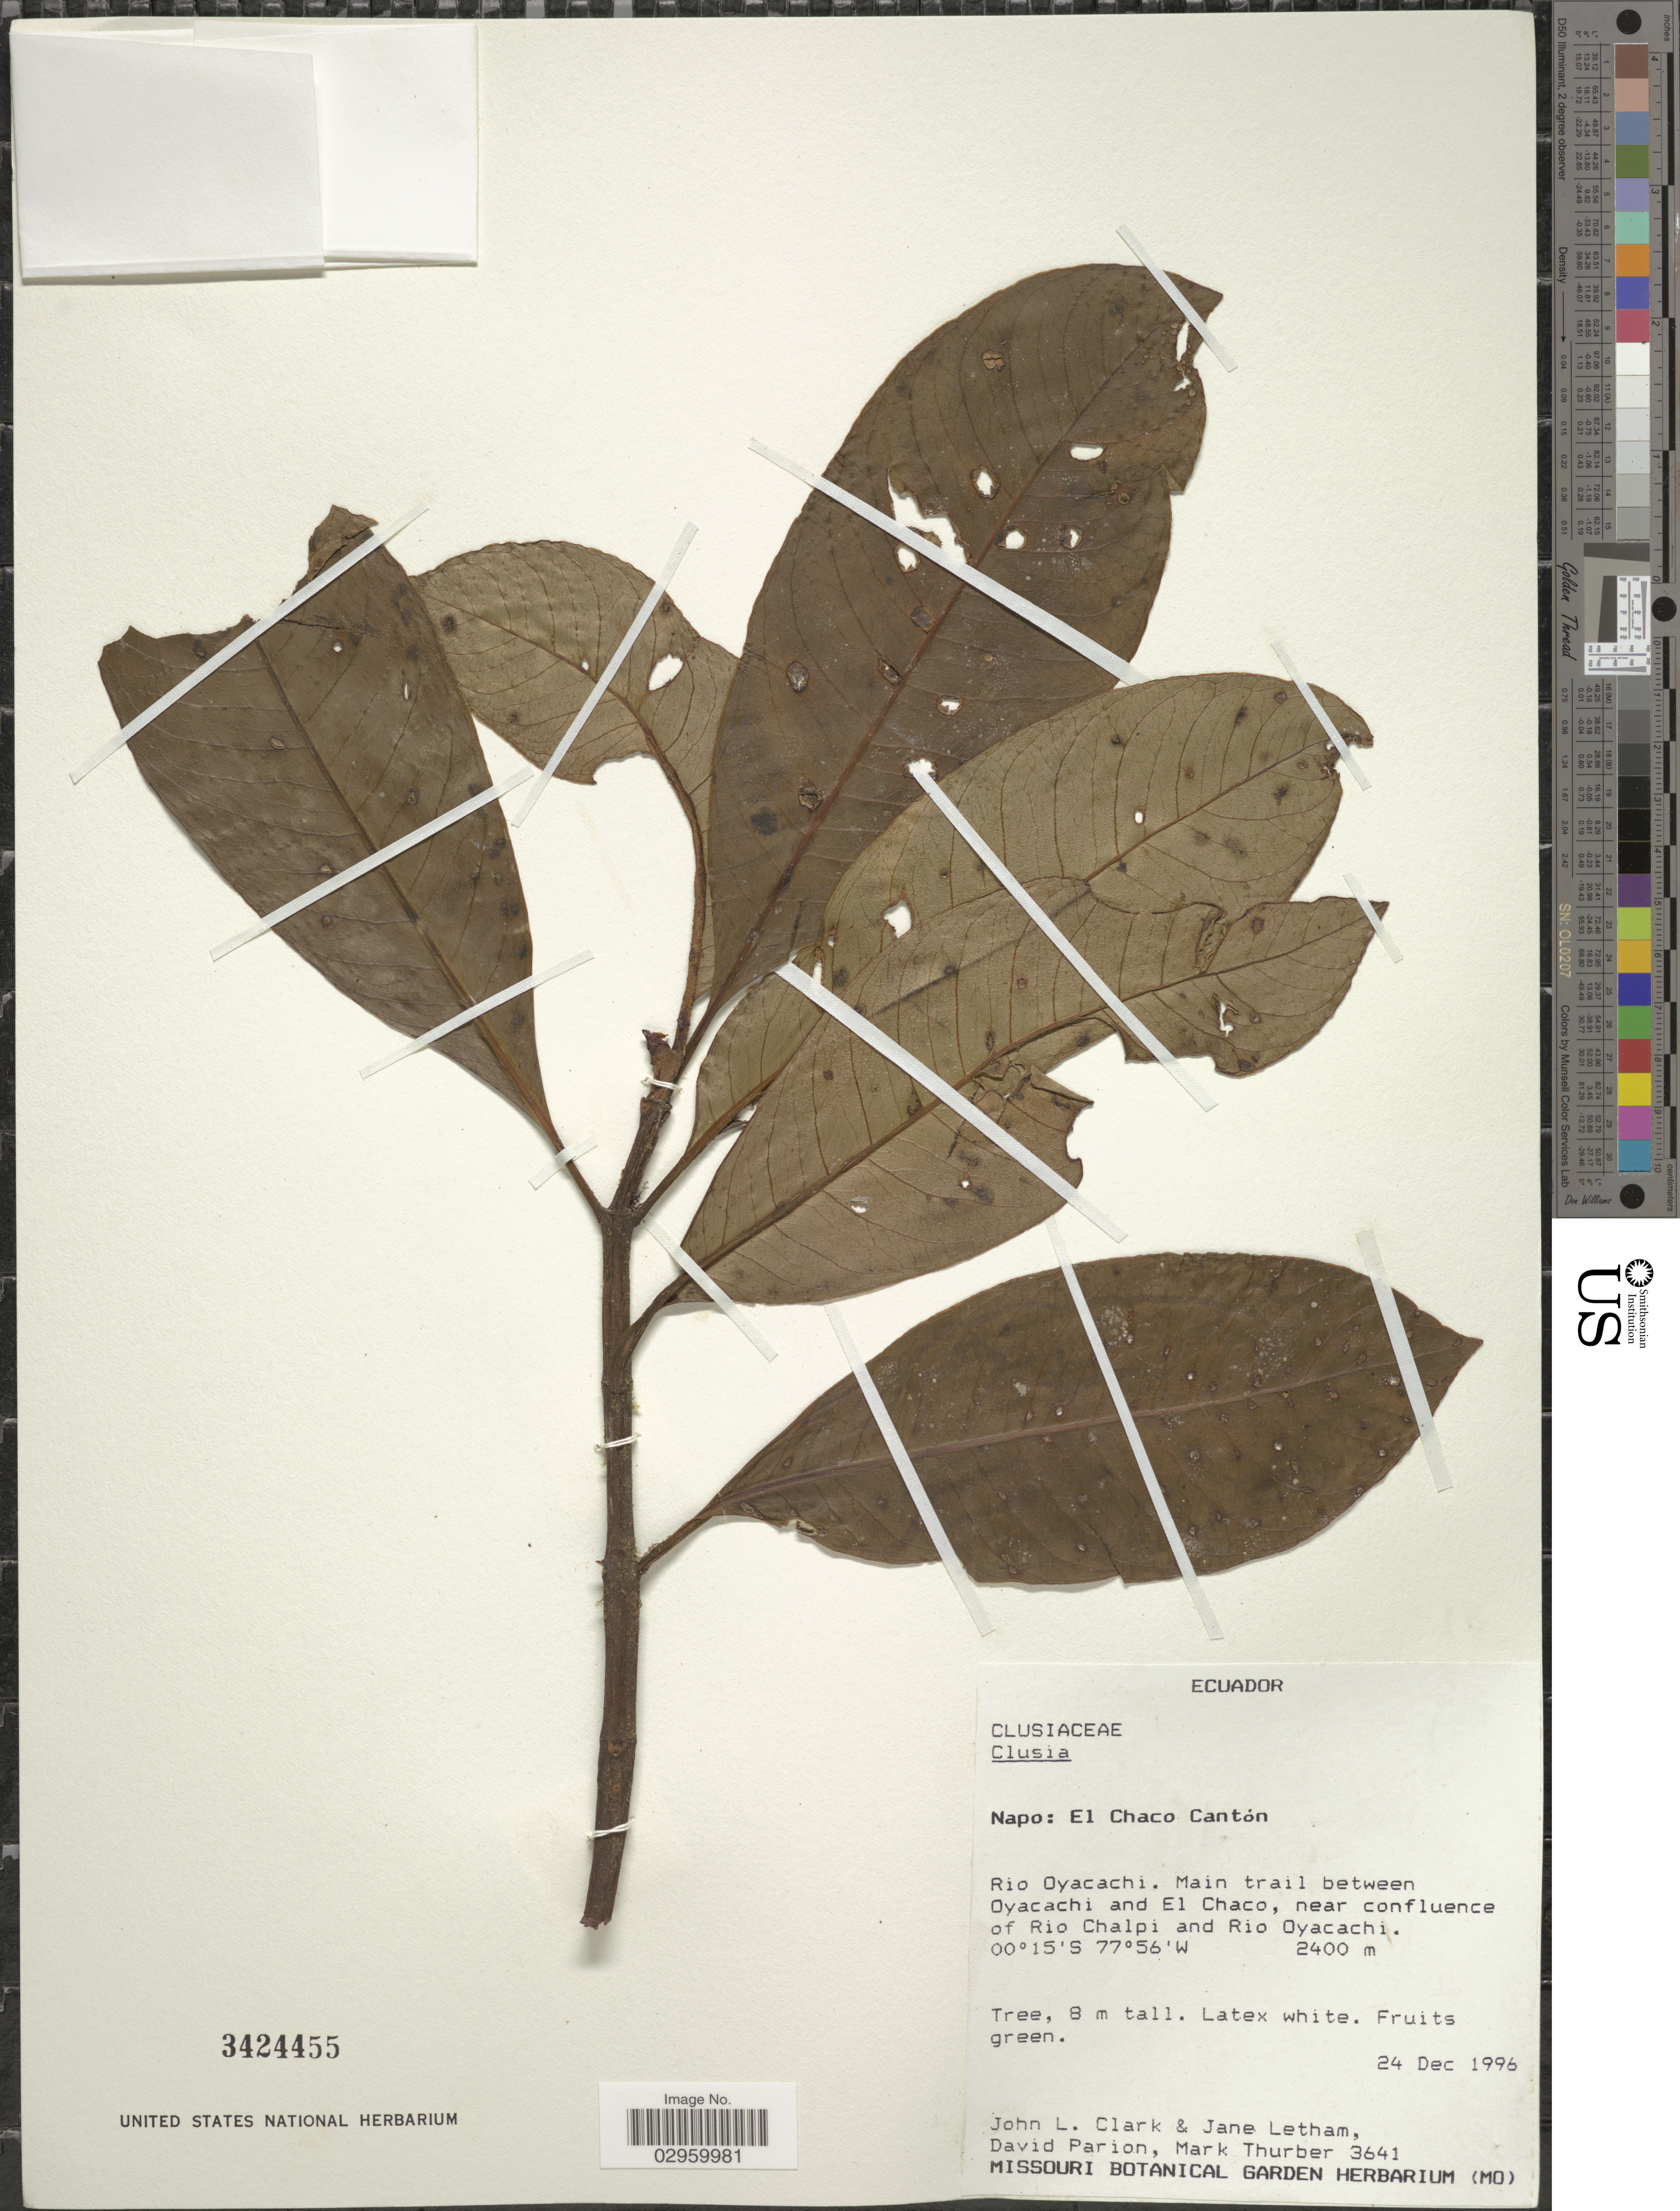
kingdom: Plantae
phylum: Tracheophyta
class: Magnoliopsida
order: Malpighiales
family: Clusiaceae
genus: Clusia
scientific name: Clusia sp.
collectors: J. L. Clark, J. Letham, D. Parion & M. Thurber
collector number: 3641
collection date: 1996-12-24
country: Ecuador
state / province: Napo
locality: El Chaco Cantón, Rio Oyacachi. Main trail between Oyacachi and El Chaco, near confluence of Rio Chalpi and Rio Oyacachi.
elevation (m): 2400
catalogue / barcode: US 3424455